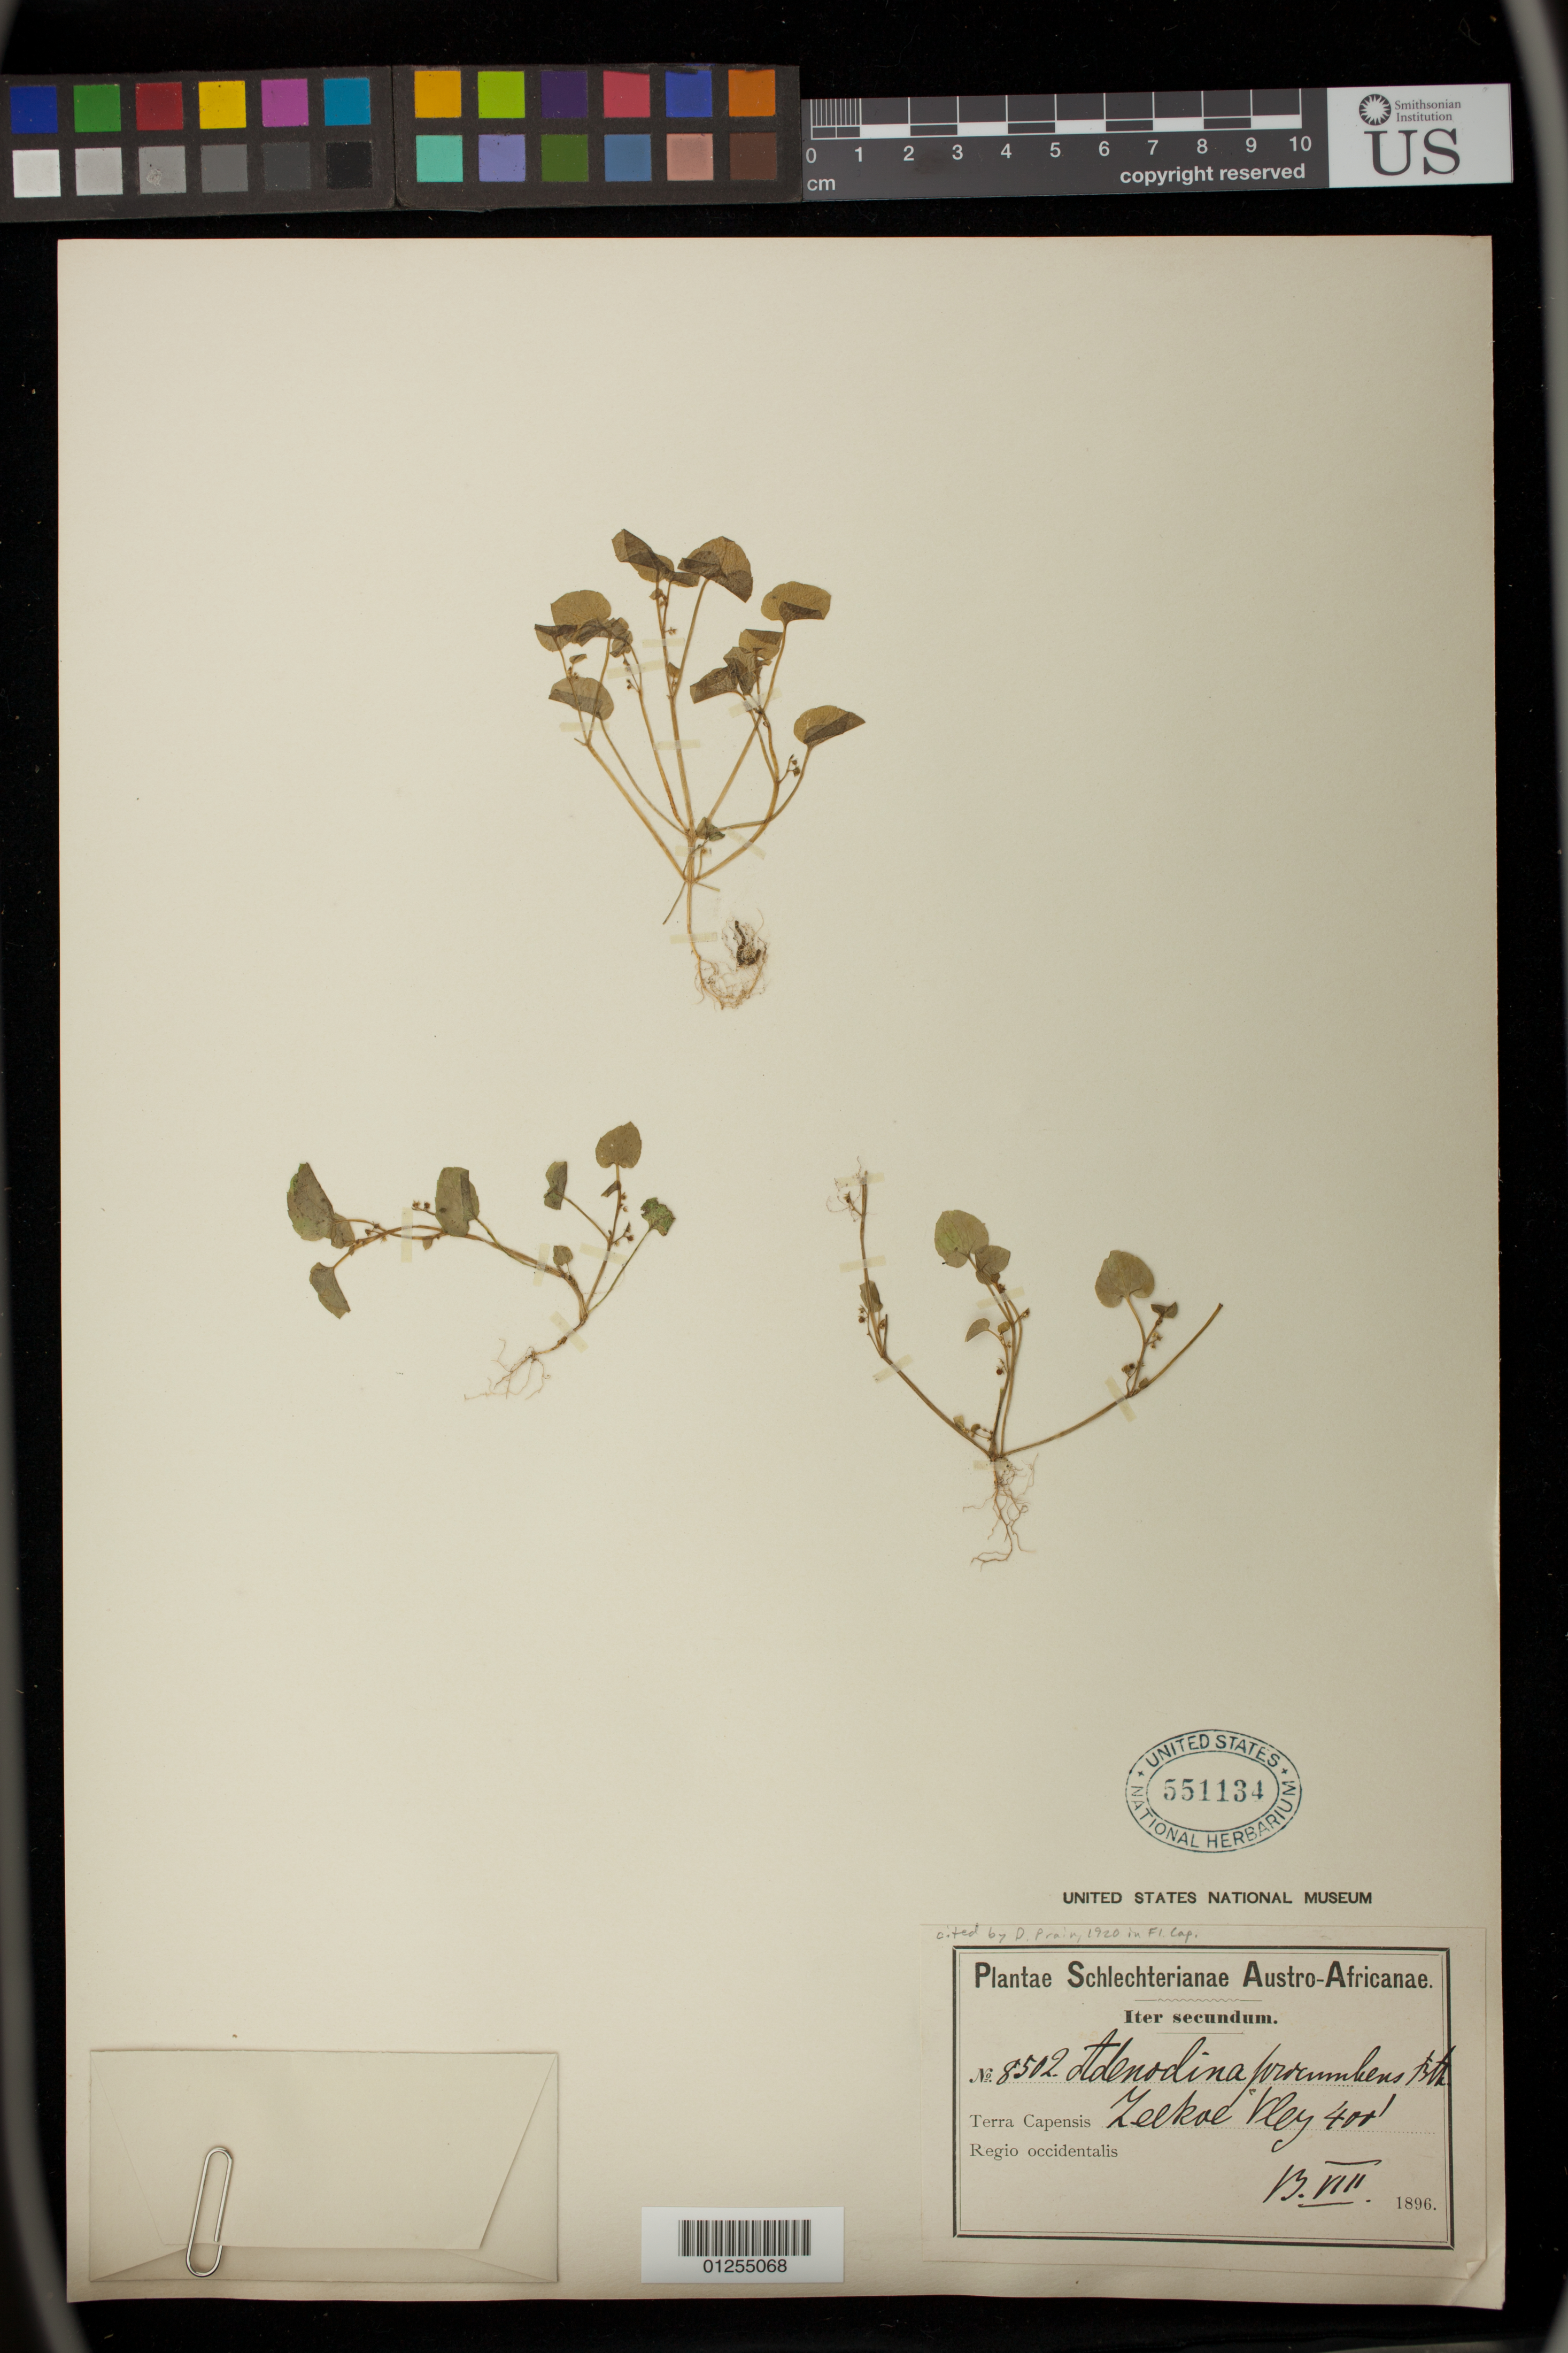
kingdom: Plantae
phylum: Tracheophyta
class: Magnoliopsida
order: Malpighiales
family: Euphorbiaceae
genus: Adenocline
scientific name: Adenocline procumbens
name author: (L.) Druce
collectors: Schlechter, --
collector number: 8502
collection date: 1896-08-13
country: South Africa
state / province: Western Cape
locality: Terra Capensis Zeekoe Vley Regio occidentalis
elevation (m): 122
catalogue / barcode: US 551134